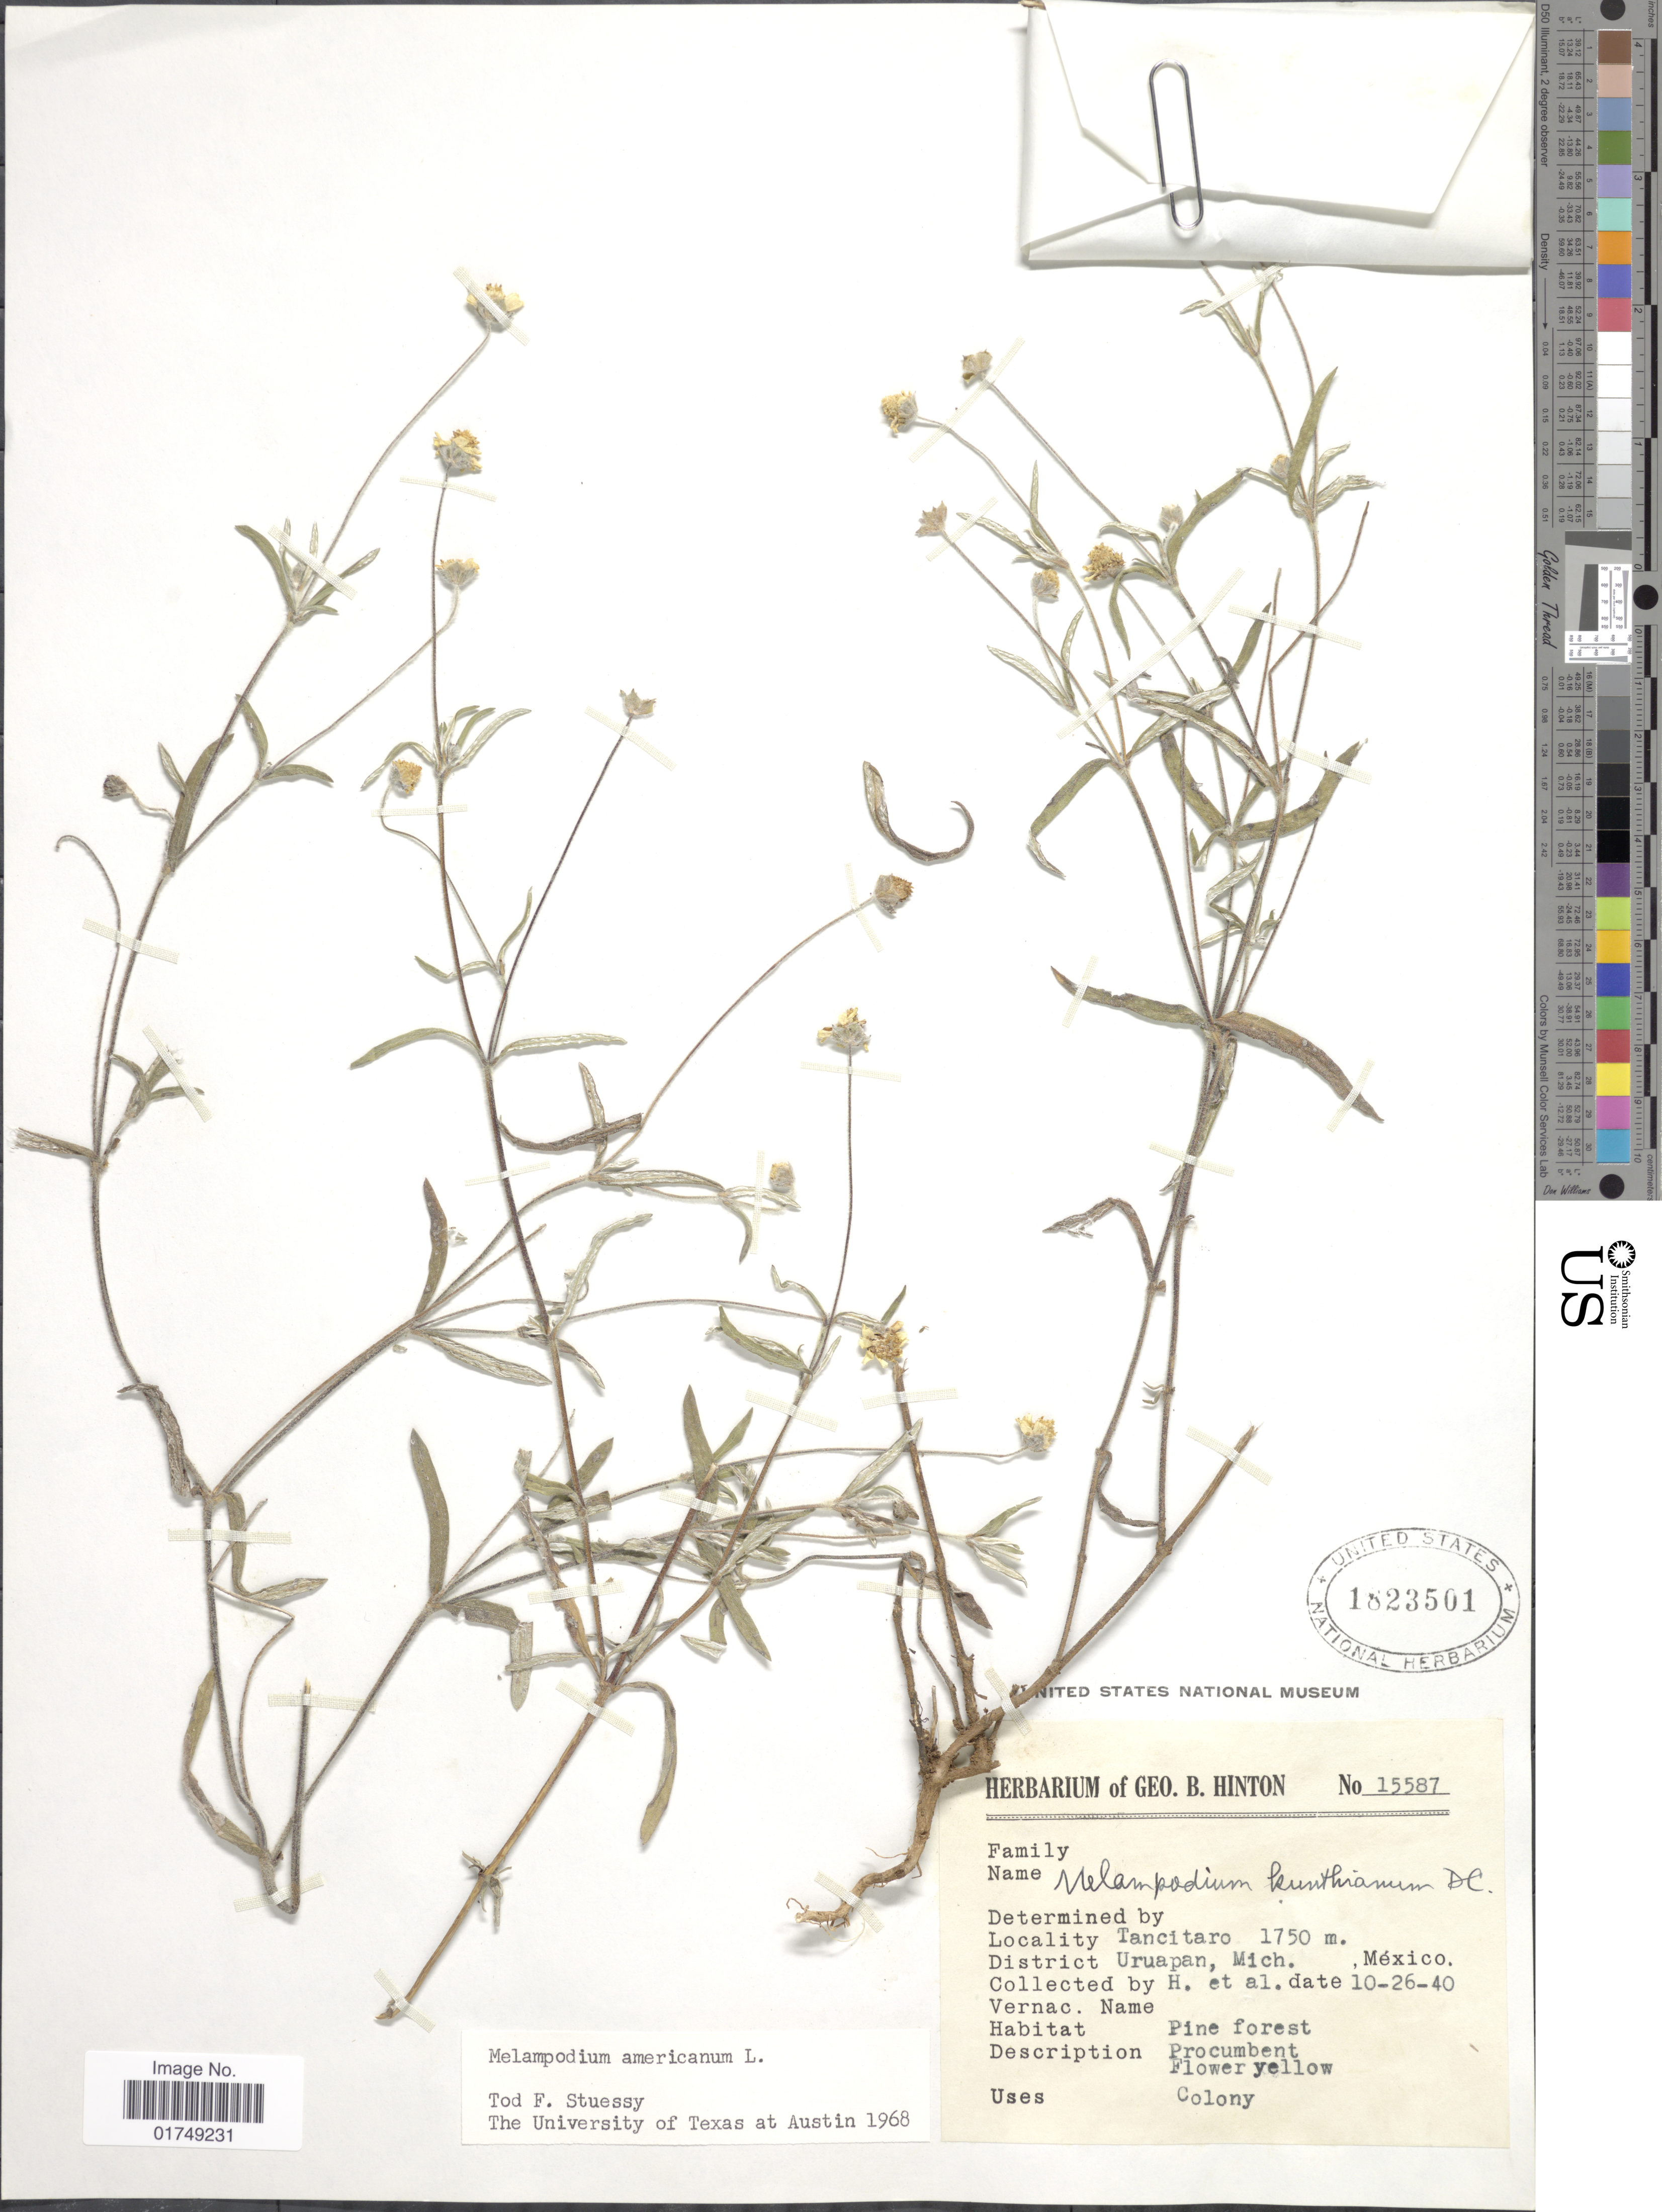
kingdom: Plantae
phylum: Tracheophyta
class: Magnoliopsida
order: Asterales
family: Asteraceae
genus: Melampodium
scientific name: Melampodium americanum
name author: L.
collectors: G. B. Hinton & et al.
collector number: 15587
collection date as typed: Transcribed d/m/y: 26/10/40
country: Mexico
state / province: Michoacán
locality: Tancitaro, District Uruapan, Mich.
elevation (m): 1750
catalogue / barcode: US 1823501